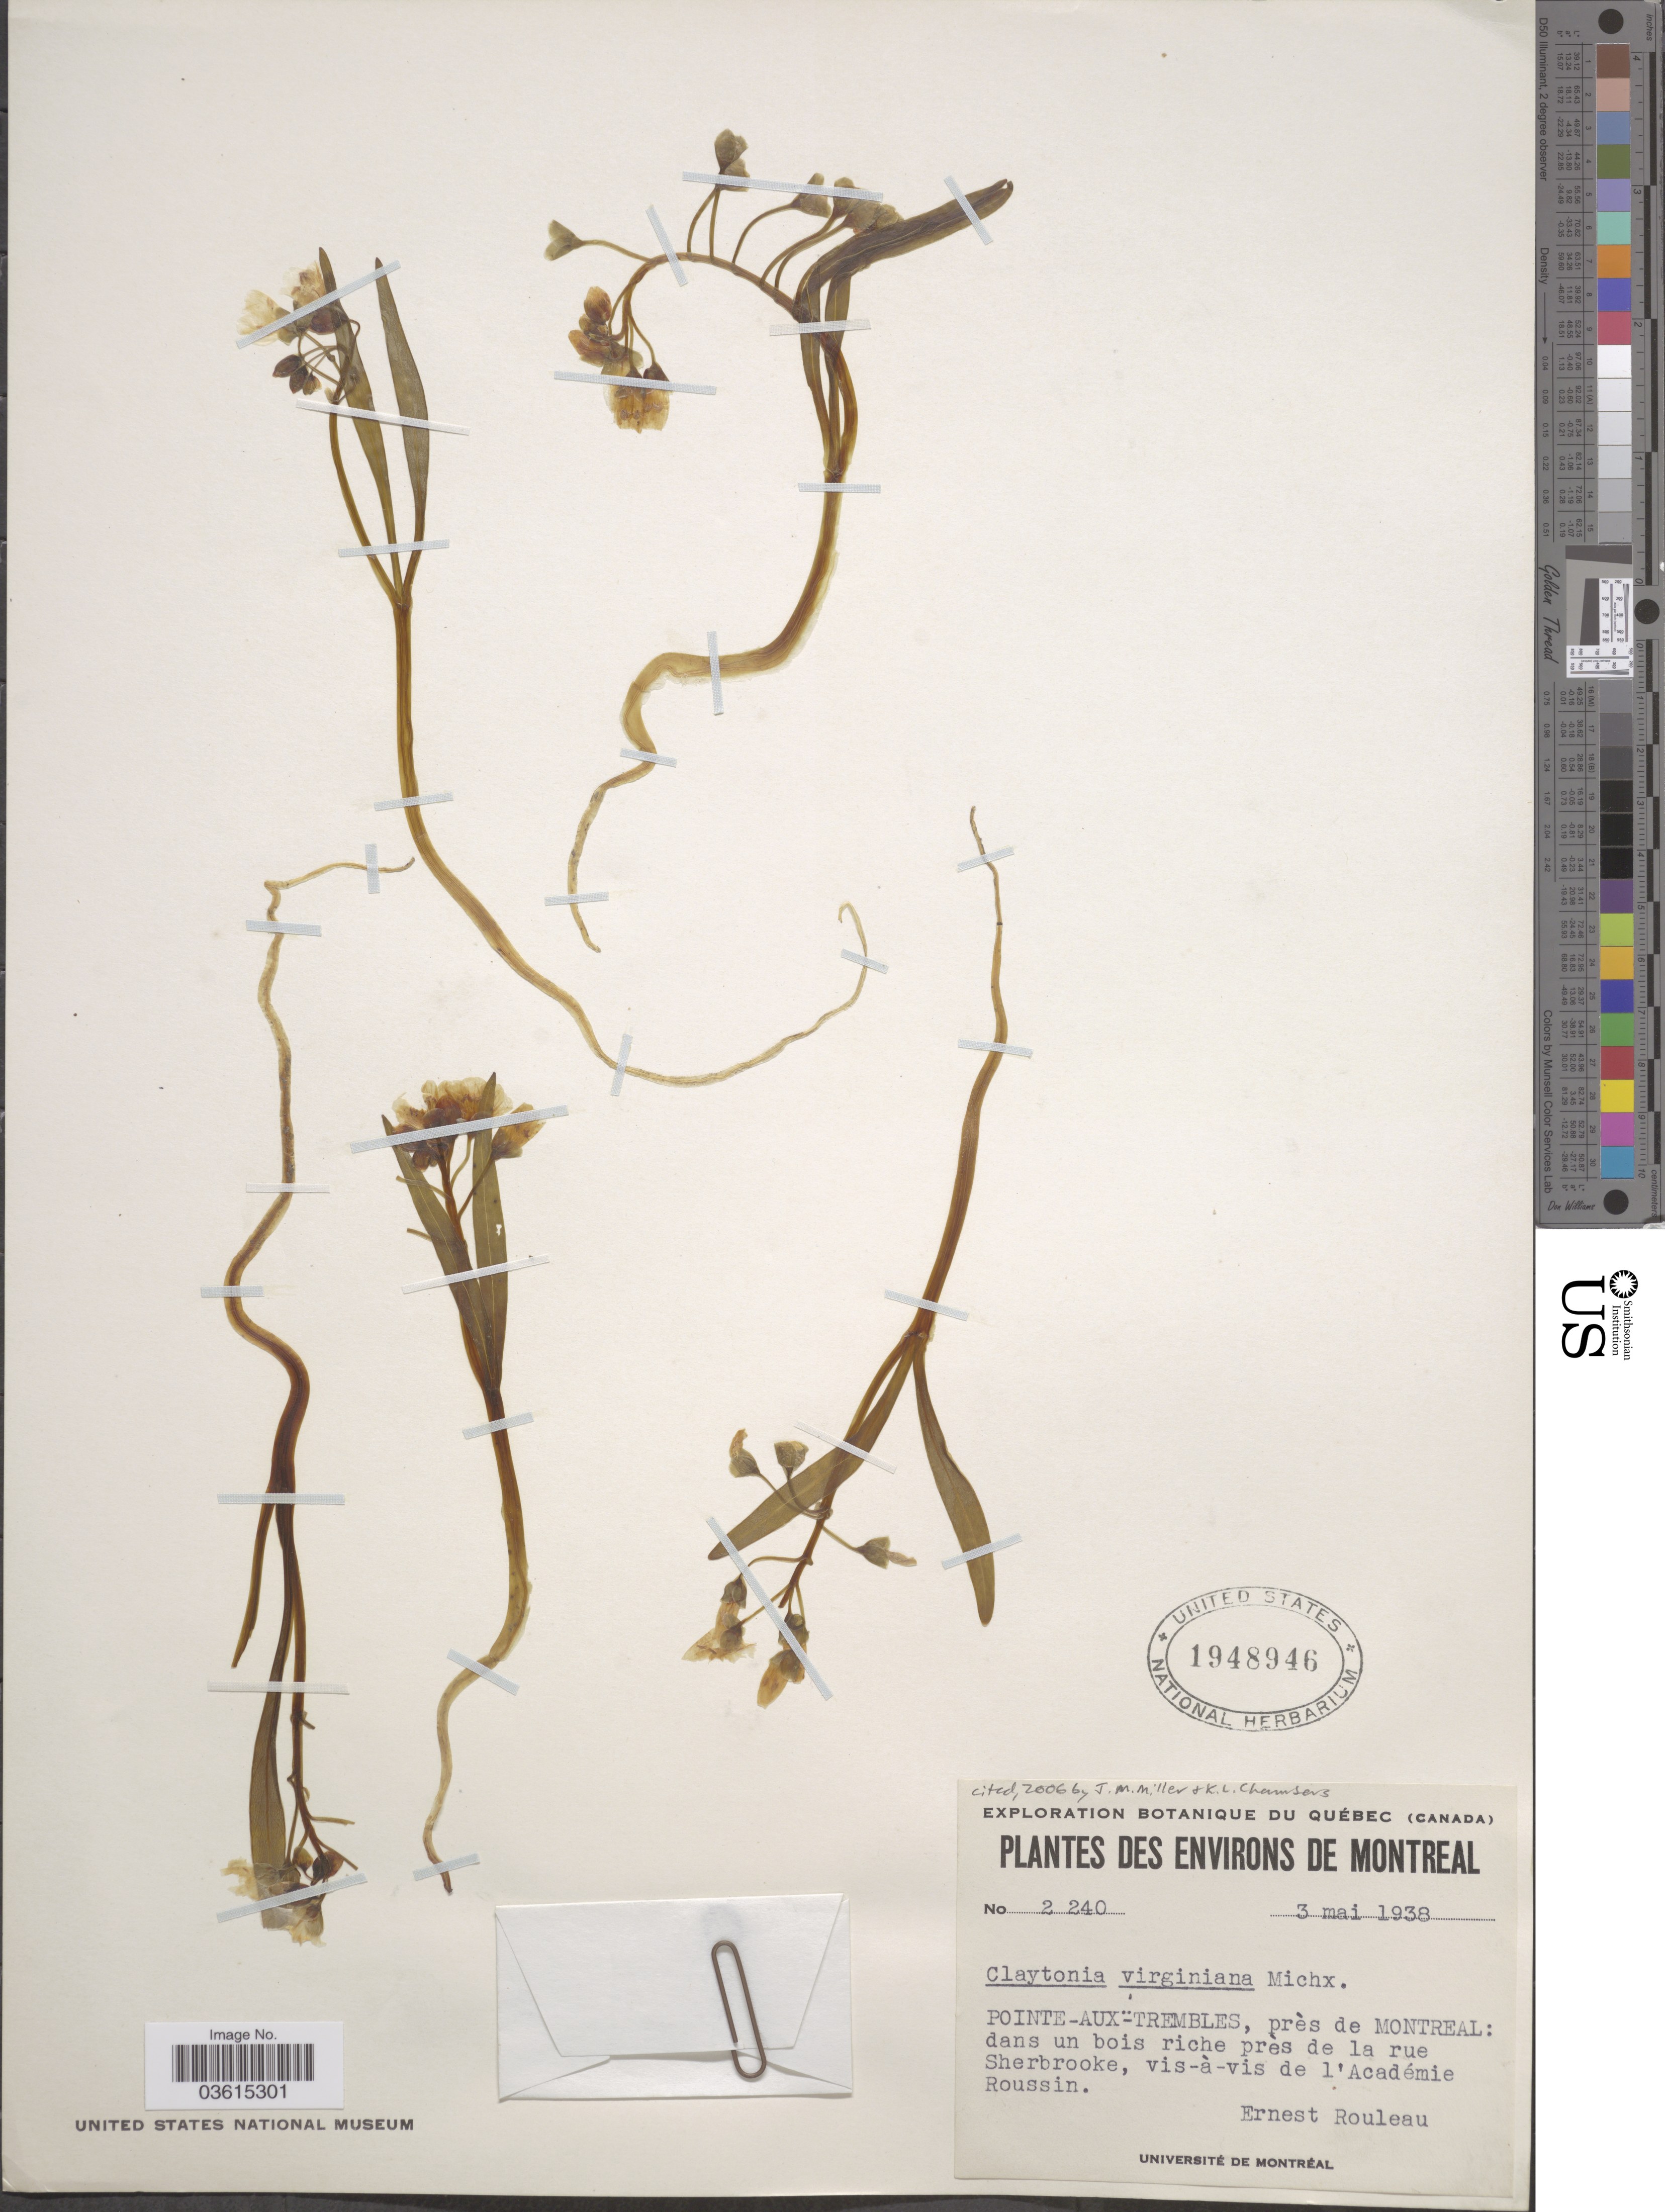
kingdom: Plantae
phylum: Tracheophyta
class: Magnoliopsida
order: Caryophyllales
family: Montiaceae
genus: Claytonia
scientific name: Claytonia virginica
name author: L.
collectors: E. Rouleau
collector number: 2240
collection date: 1938-05-03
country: Canada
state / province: Quebec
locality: Environs de Montreal. Pointe-Aux-Trembles, près de Montreal: dans un bois riche près de la rue Sherbrooke, vis-à-vis de l'Académie Roussin.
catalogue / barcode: US 1948946